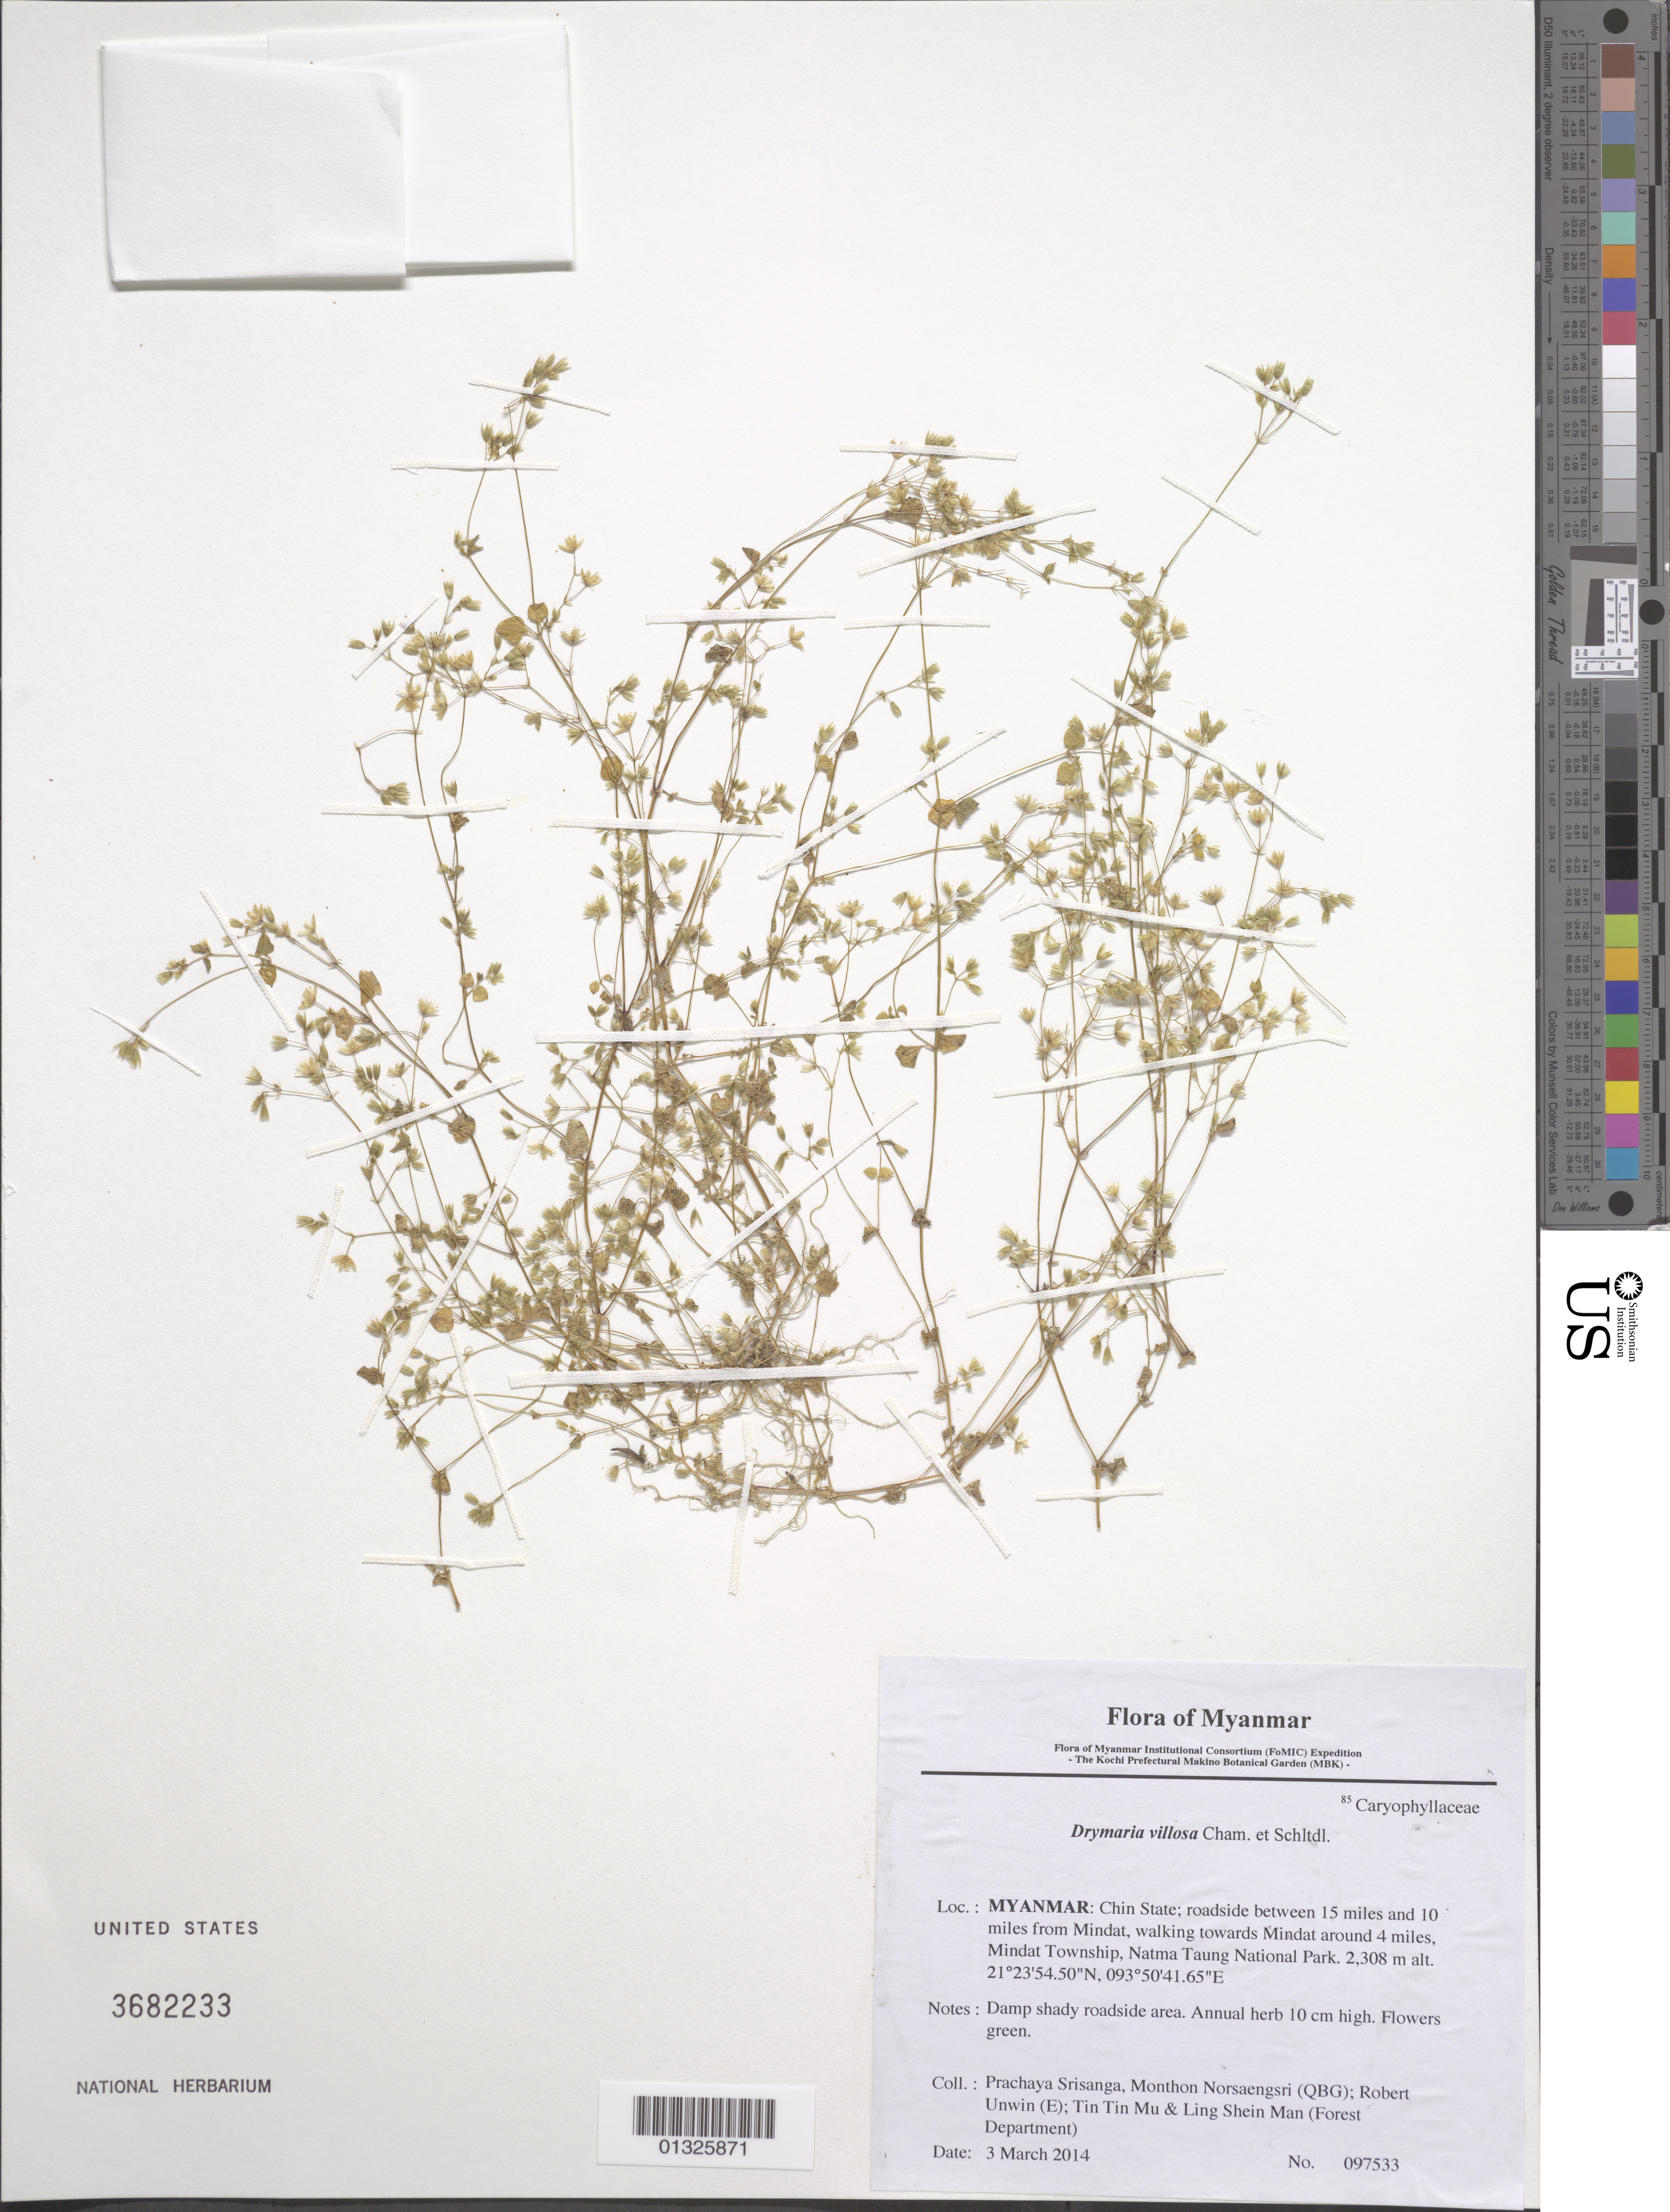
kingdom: Plantae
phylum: Tracheophyta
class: Magnoliopsida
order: Caryophyllales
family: Caryophyllaceae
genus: Drymaria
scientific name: Drymaria villosa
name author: Cham. & Schltdl.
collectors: P. Srisanga, M. Norsaengsri, R. Unwin, Tin Tin Mu & Ling Shein Man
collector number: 97533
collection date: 2014-03-03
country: Myanmar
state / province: Chin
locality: Roadside between 15 miles and 10 miles from Mindat, walking towards Mindat around 4 miles, Mindat Township, Natma Taung National Park.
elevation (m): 2308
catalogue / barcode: US 3682233